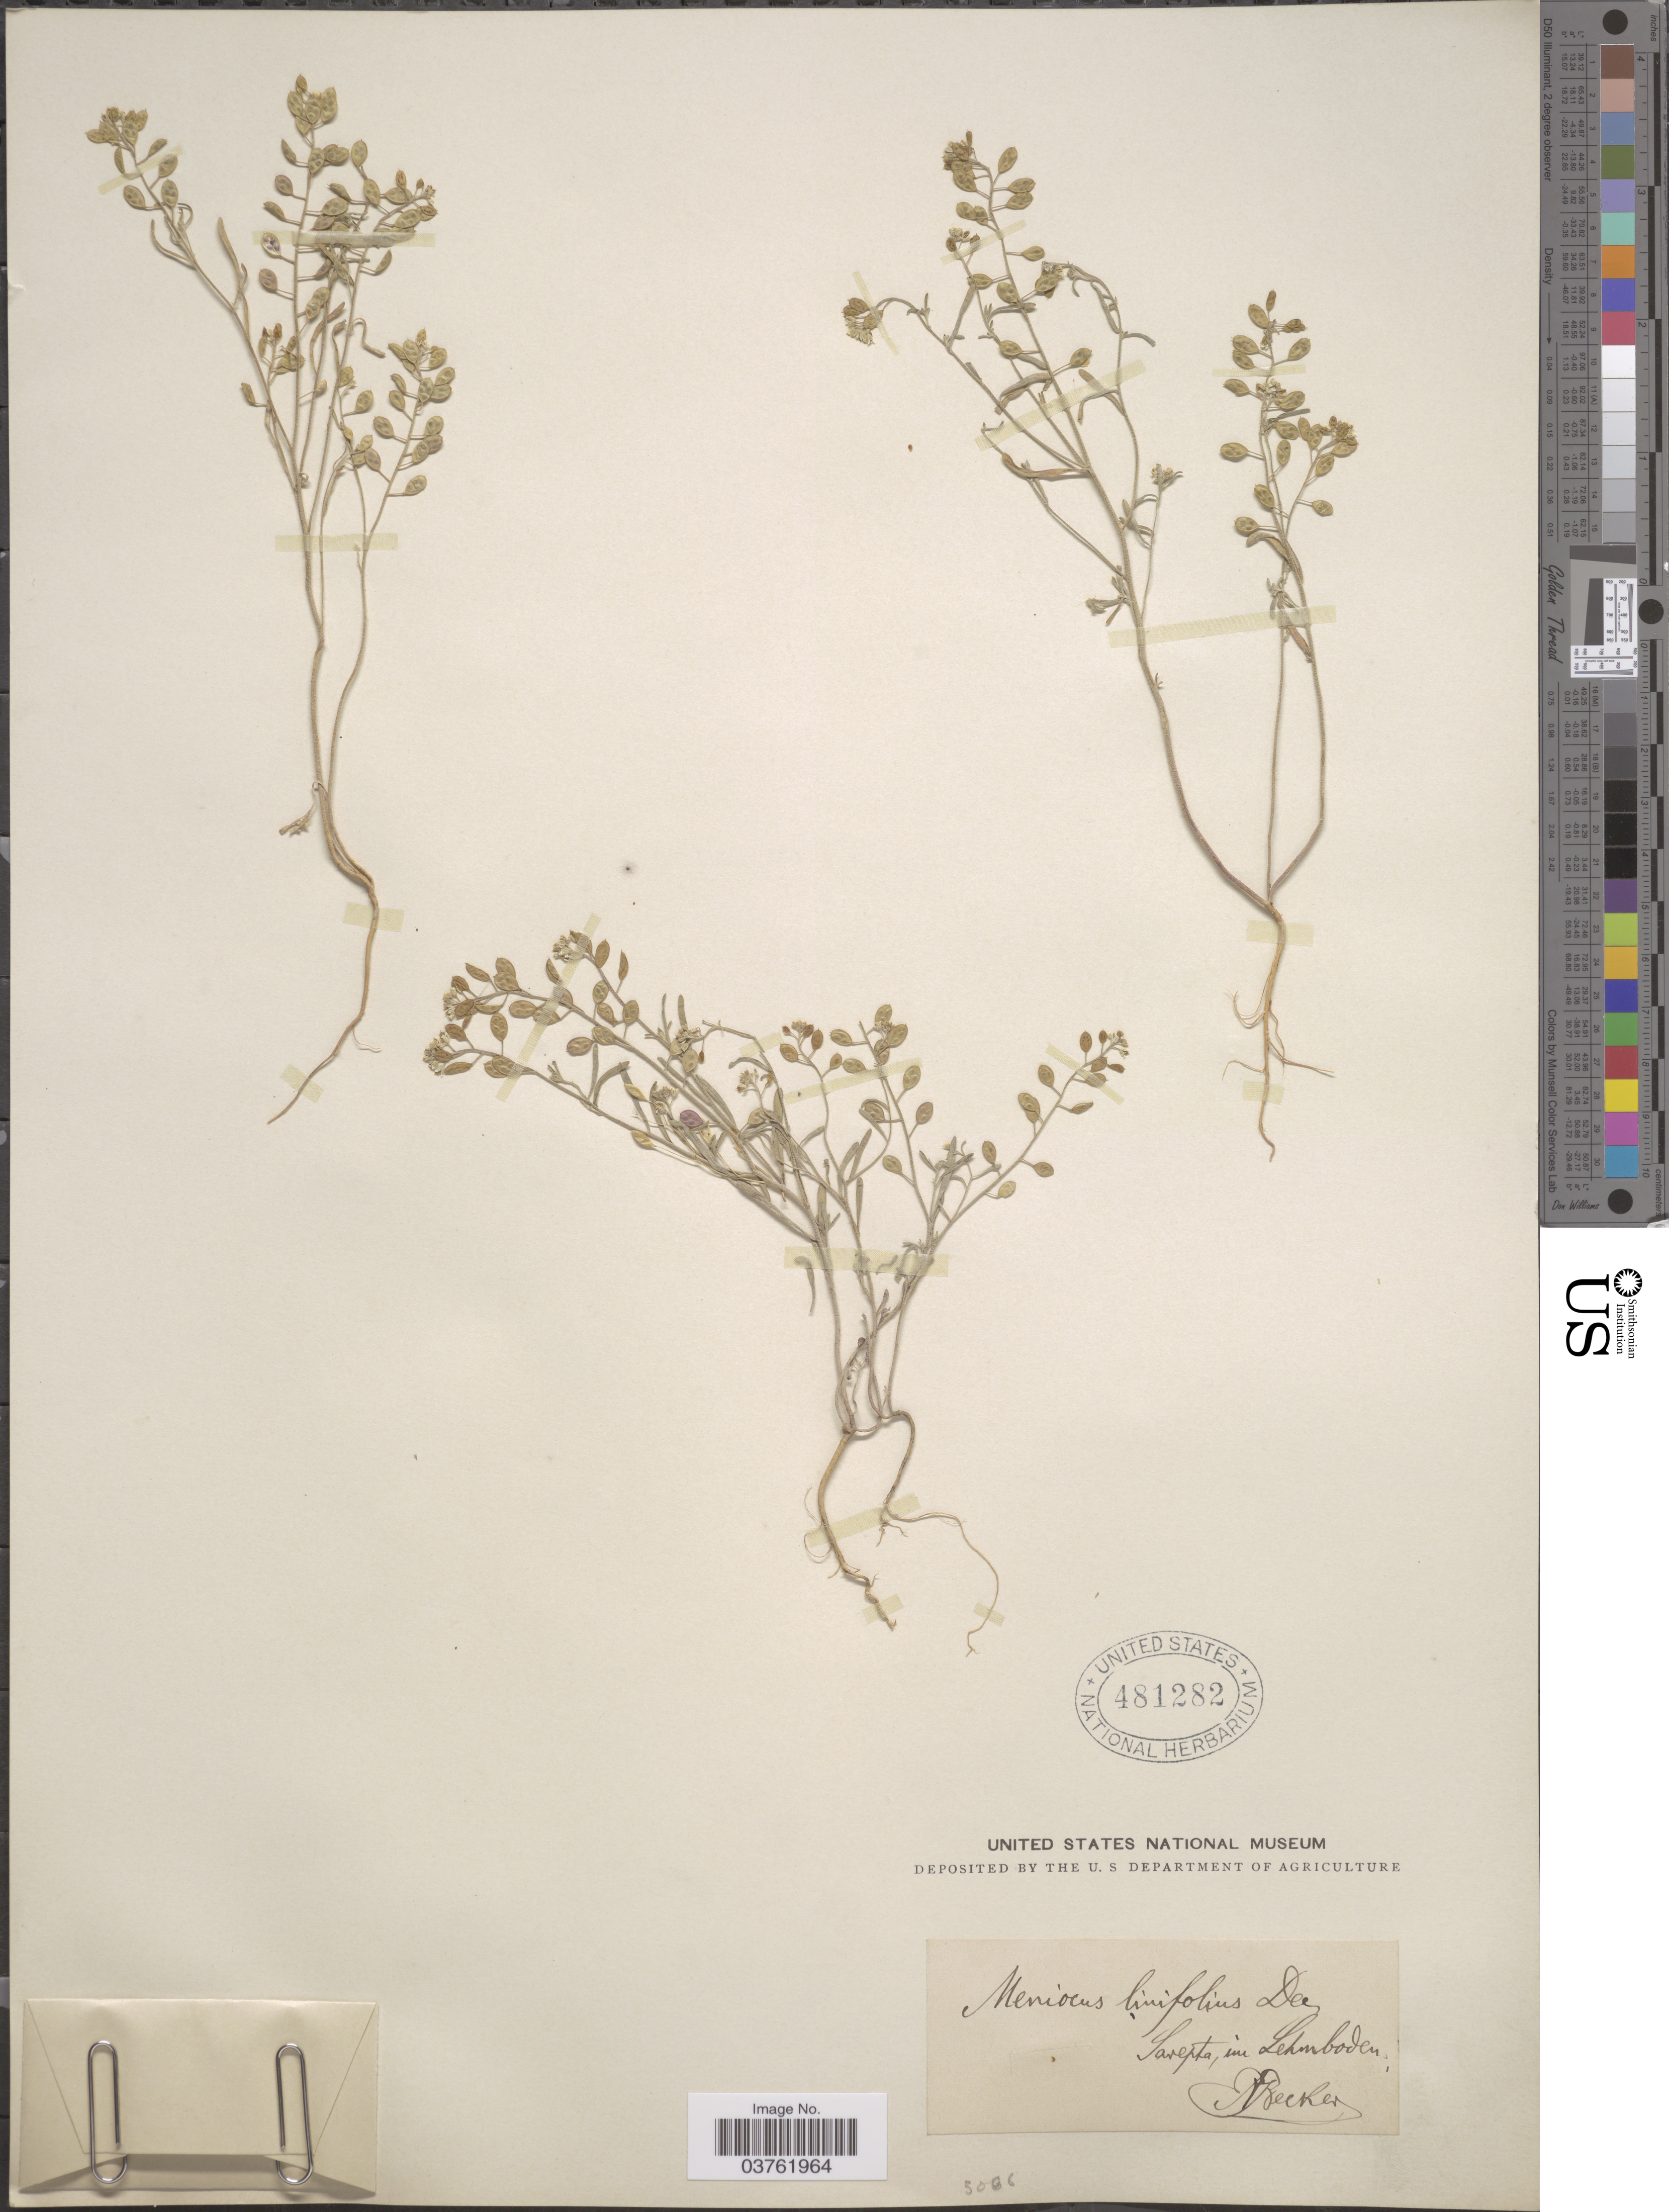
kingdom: Plantae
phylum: Tracheophyta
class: Magnoliopsida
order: Brassicales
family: Brassicaceae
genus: Alyssum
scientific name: Alyssum linifolium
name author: Stephan ex Willd.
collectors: A. Becker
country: Russian Federation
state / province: Volgograd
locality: Sarepta, in Lehmboden.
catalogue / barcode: US 481282